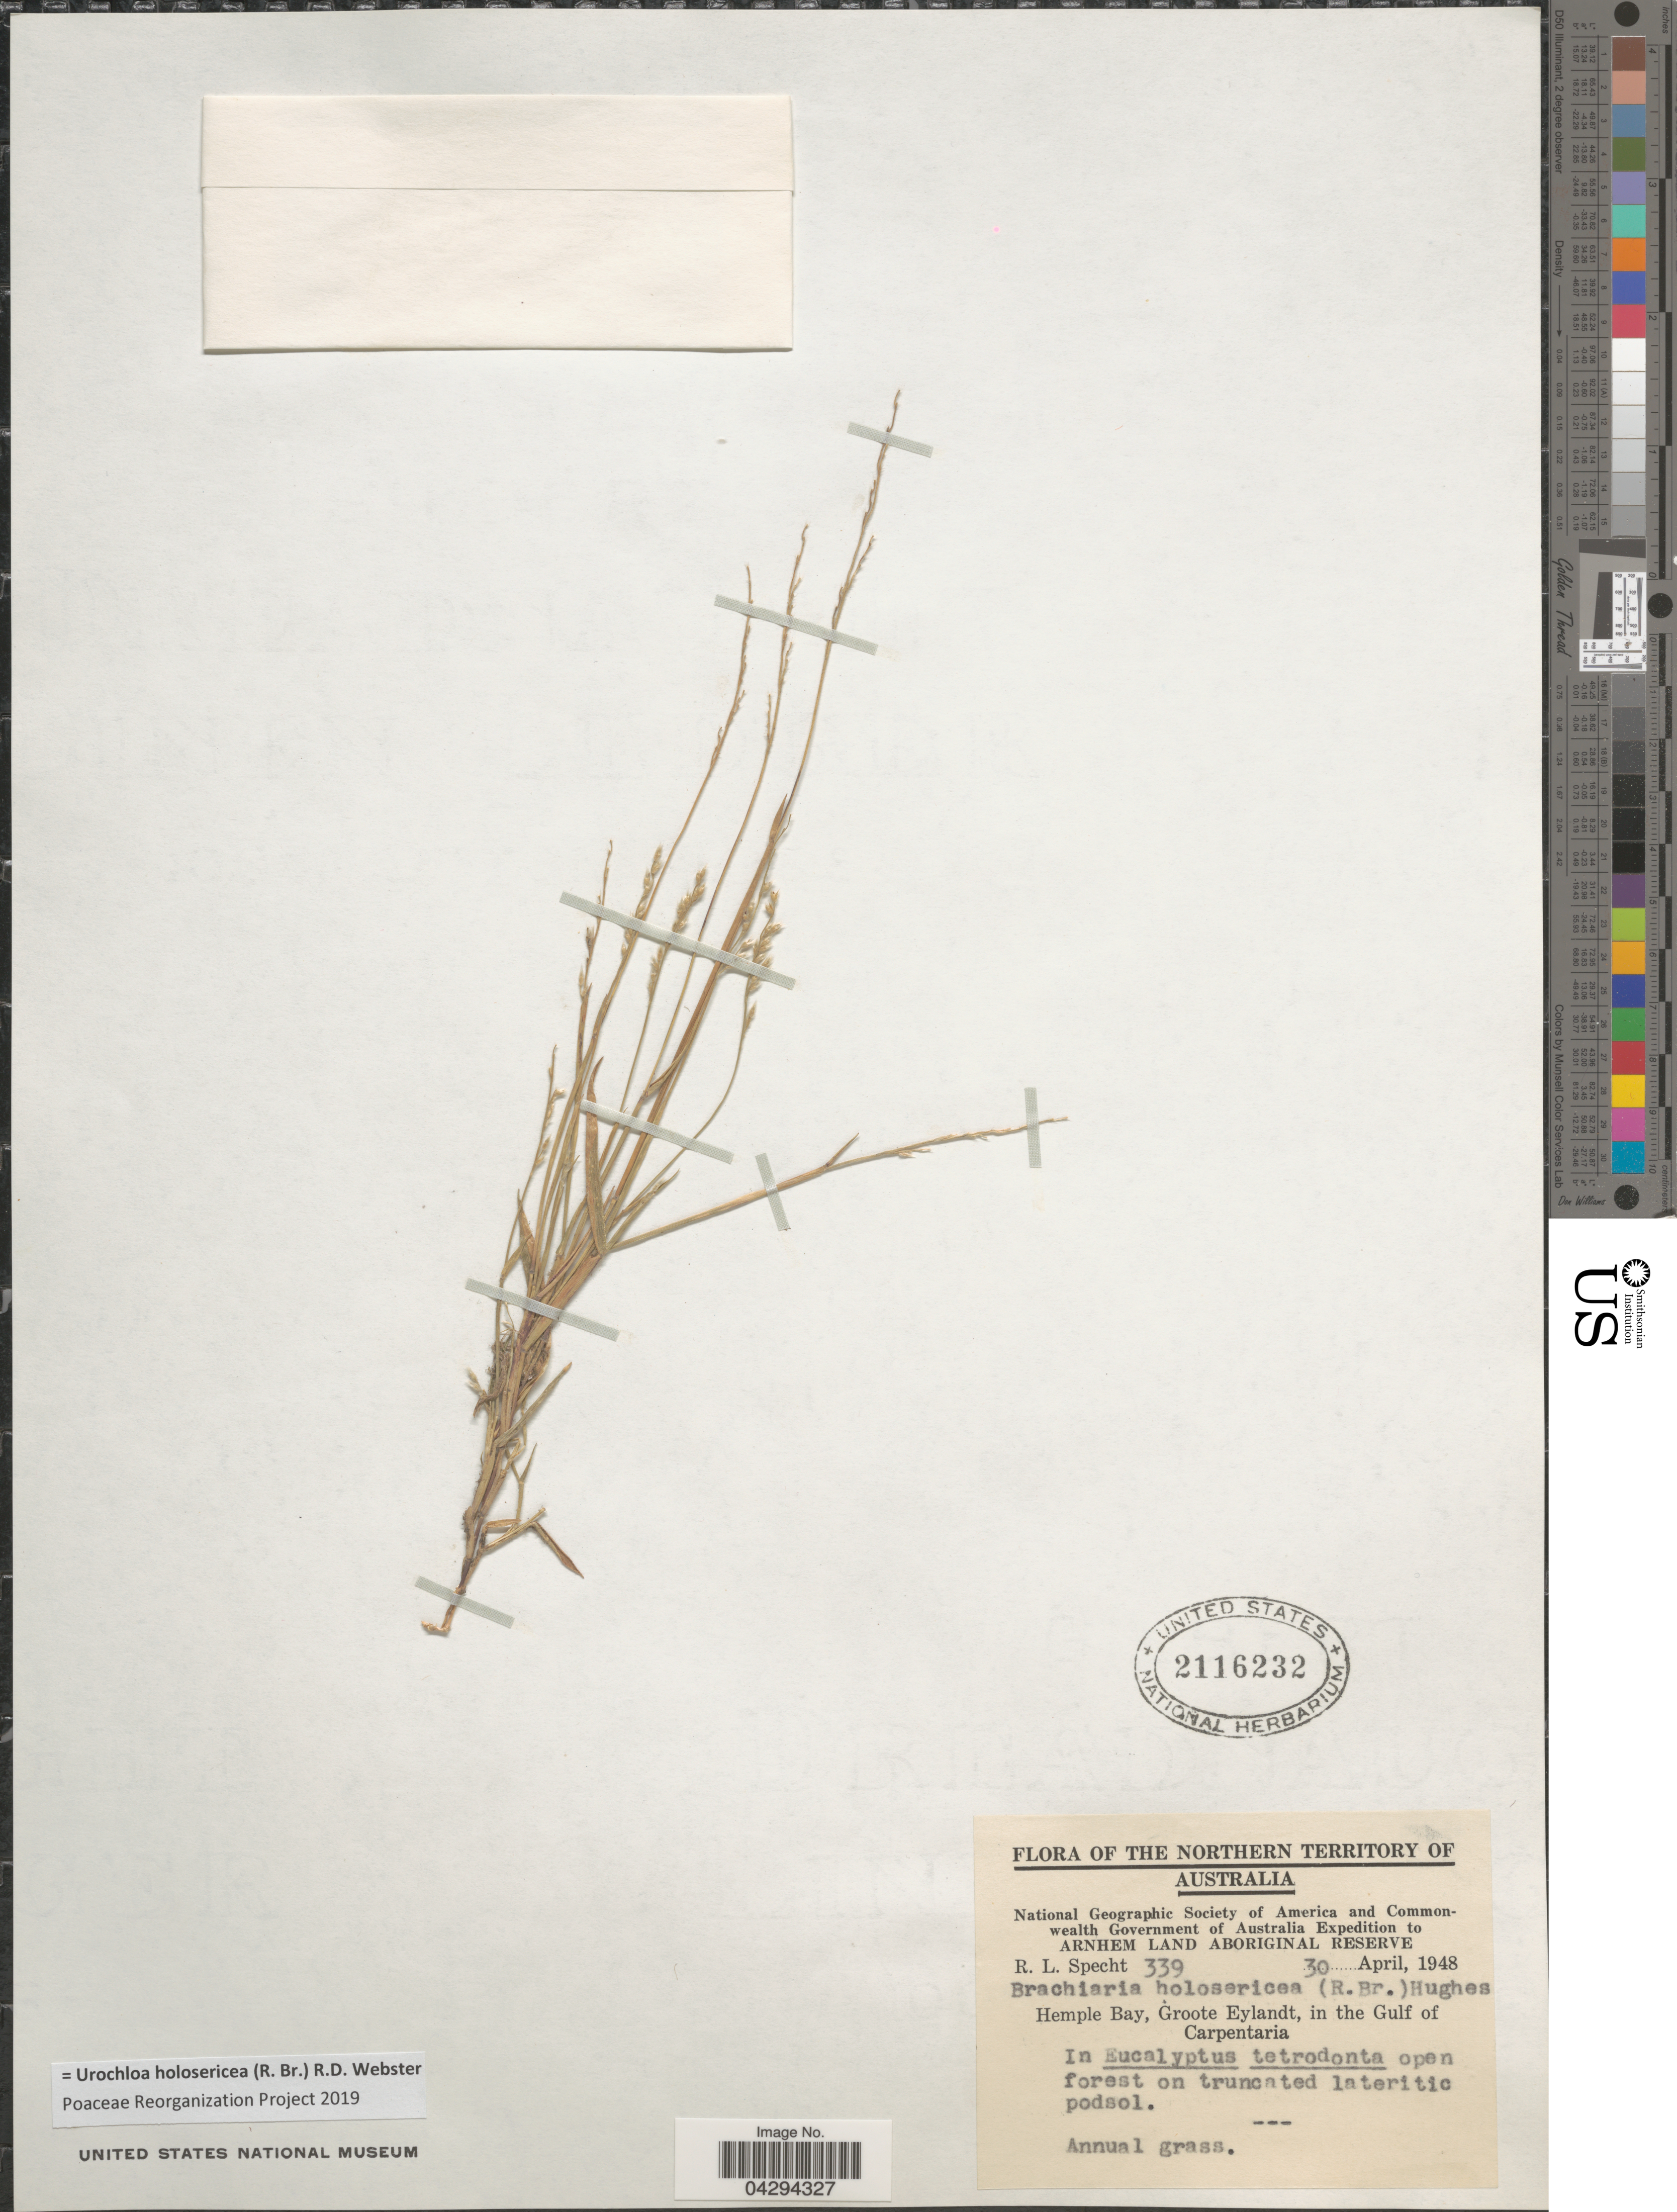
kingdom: Plantae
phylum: Tracheophyta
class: Liliopsida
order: Poales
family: Poaceae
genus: Urochloa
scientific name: Urochloa holosericea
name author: (R. Br.) R.D. Webster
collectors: R. L. Specht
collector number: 339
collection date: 1948-04-30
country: Australia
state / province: Northern Territory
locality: National Geographic Society of America and Commonwealth of Australia Expedition to Arnhem Land Aboriginal Reserve. Hemple Bay, Groote Eylandt, in the Gulf of Carpentaria.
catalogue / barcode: US 2116232